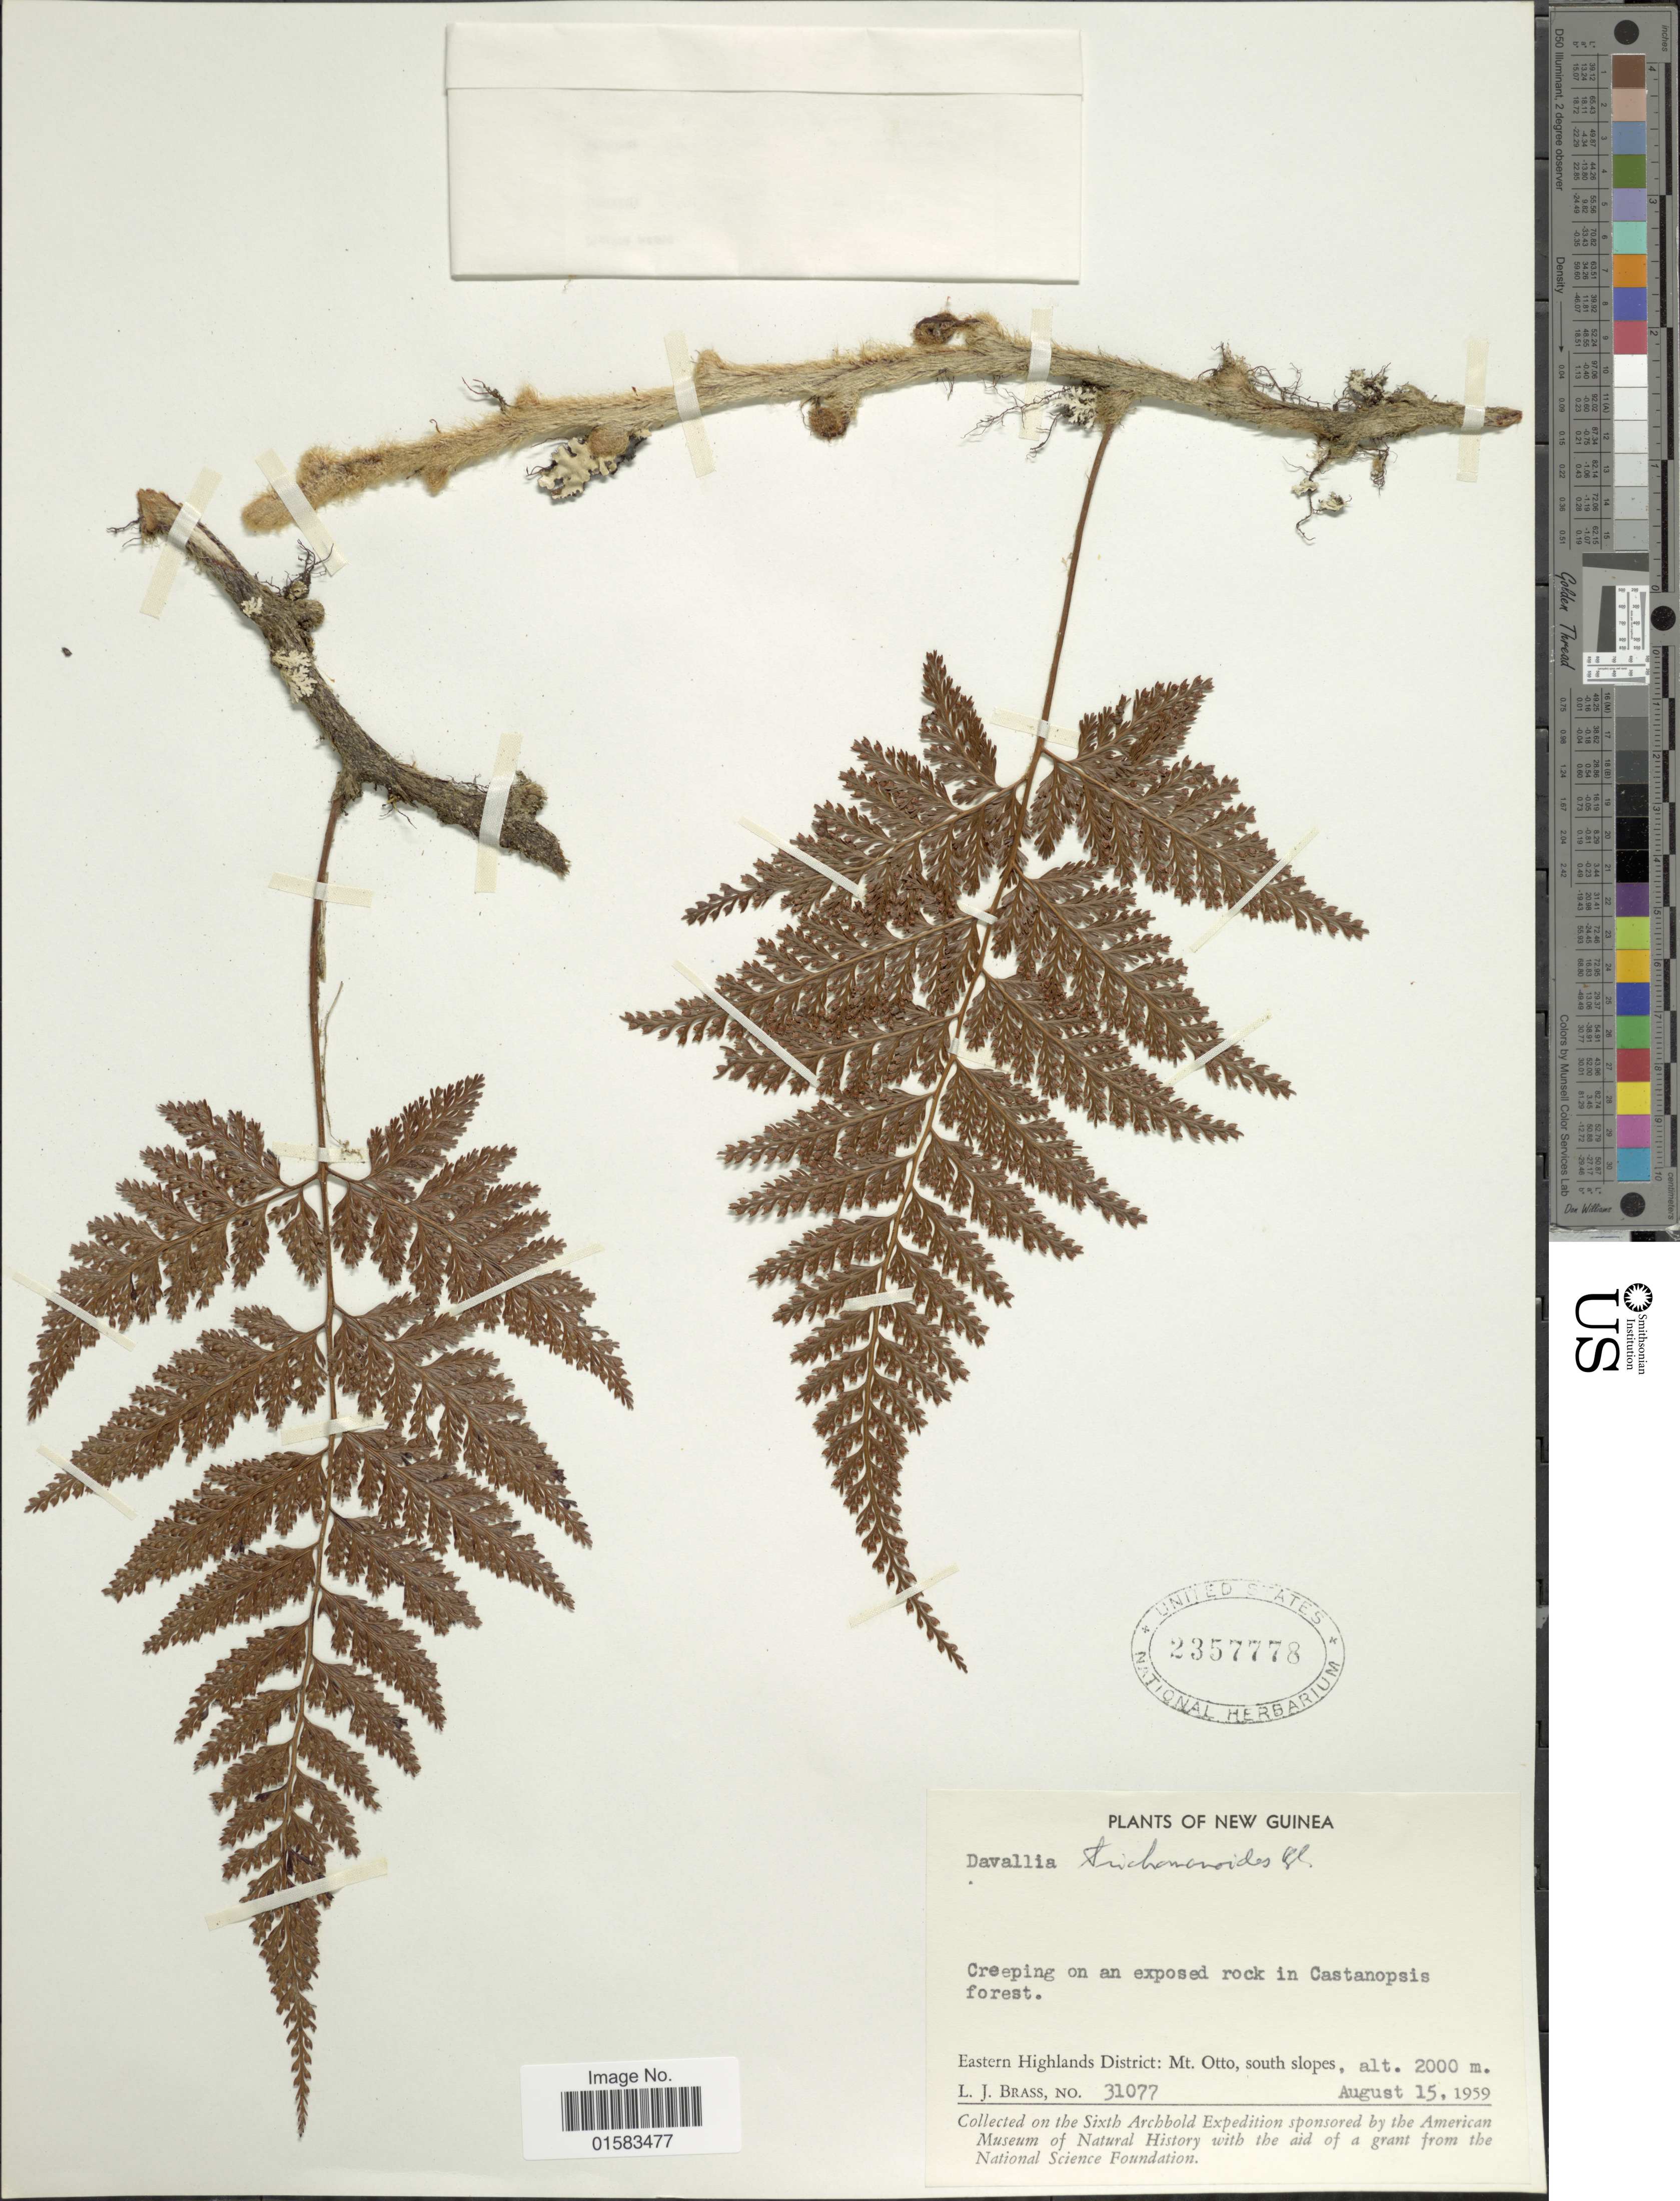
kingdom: Plantae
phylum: Tracheophyta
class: Polypodiopsida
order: Polypodiales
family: Davalliaceae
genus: Davallia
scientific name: Davallia trichomanoides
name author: Blume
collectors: L. J. Brass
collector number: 31077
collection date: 1959-08-15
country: Papua New Guinea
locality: New Guinea, Eastern Highlands District: Mt. Otto, south slopes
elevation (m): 2000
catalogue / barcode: US 2357778